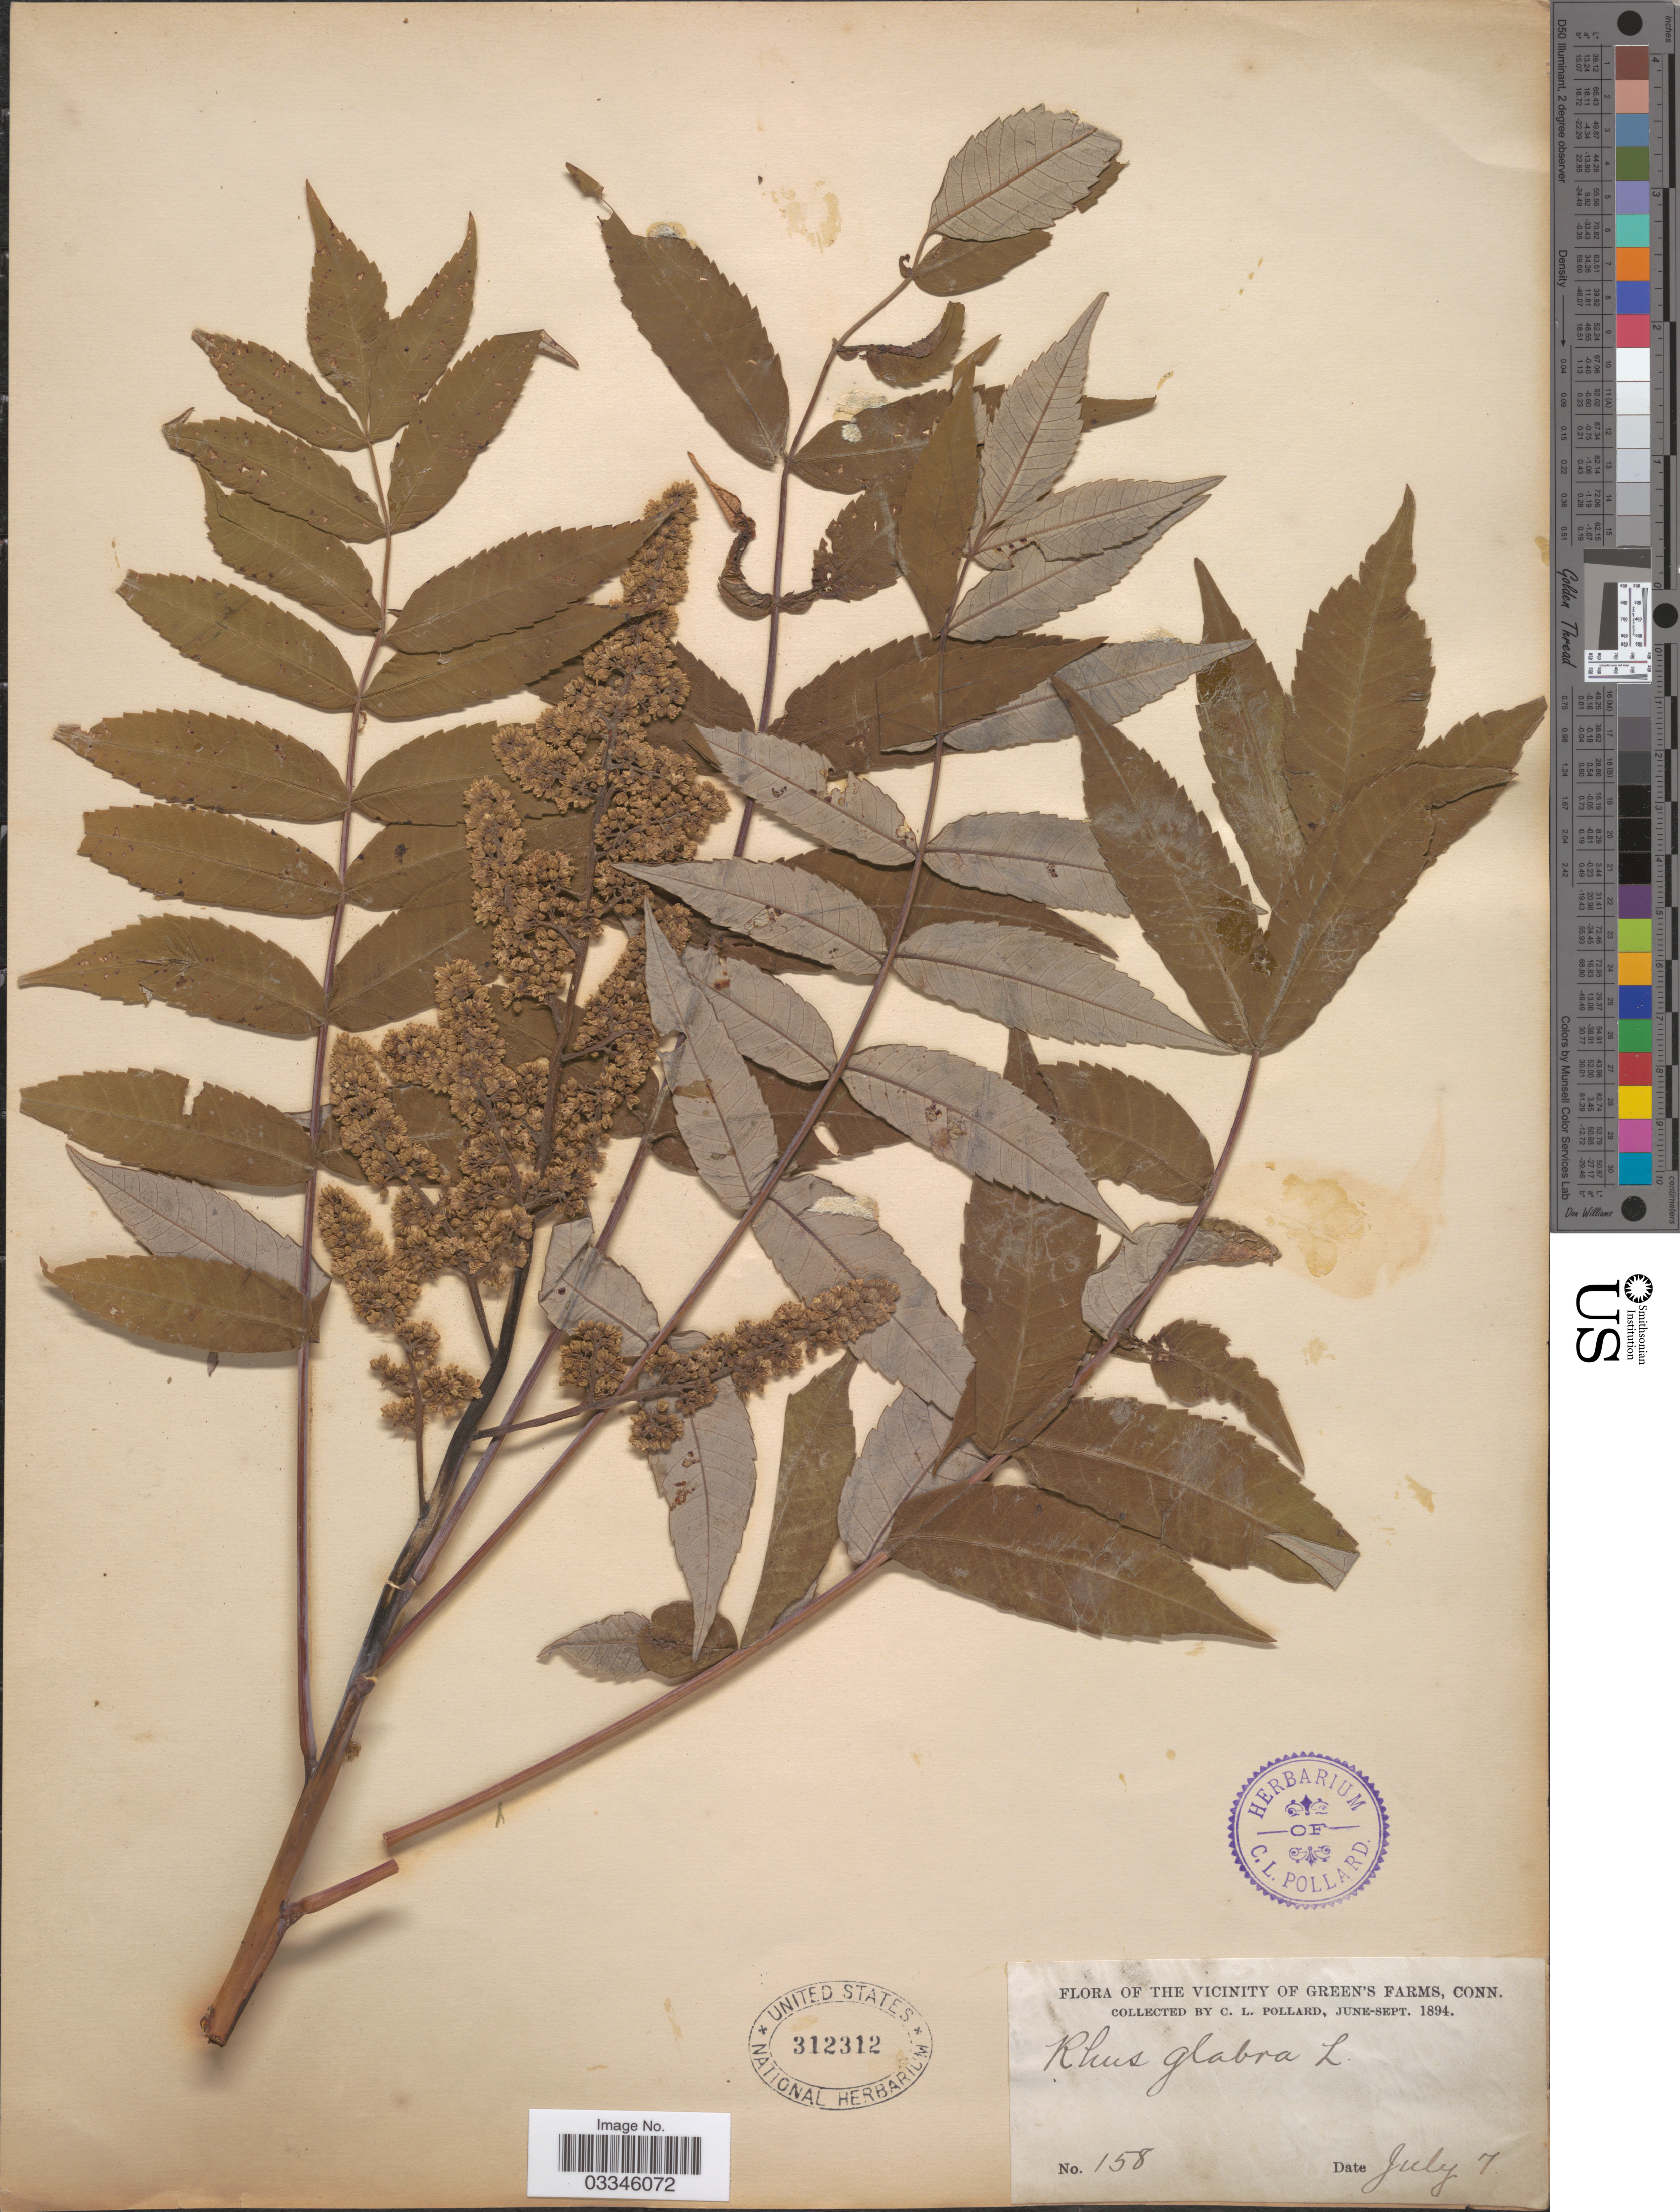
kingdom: Plantae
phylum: Tracheophyta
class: Magnoliopsida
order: Sapindales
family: Anacardiaceae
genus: Rhus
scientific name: Rhus glabra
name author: L.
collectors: C. L. Pollard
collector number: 158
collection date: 1894-07-07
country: United States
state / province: Connecticut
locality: The Vicinity of Green's Farms.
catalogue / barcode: US 312312